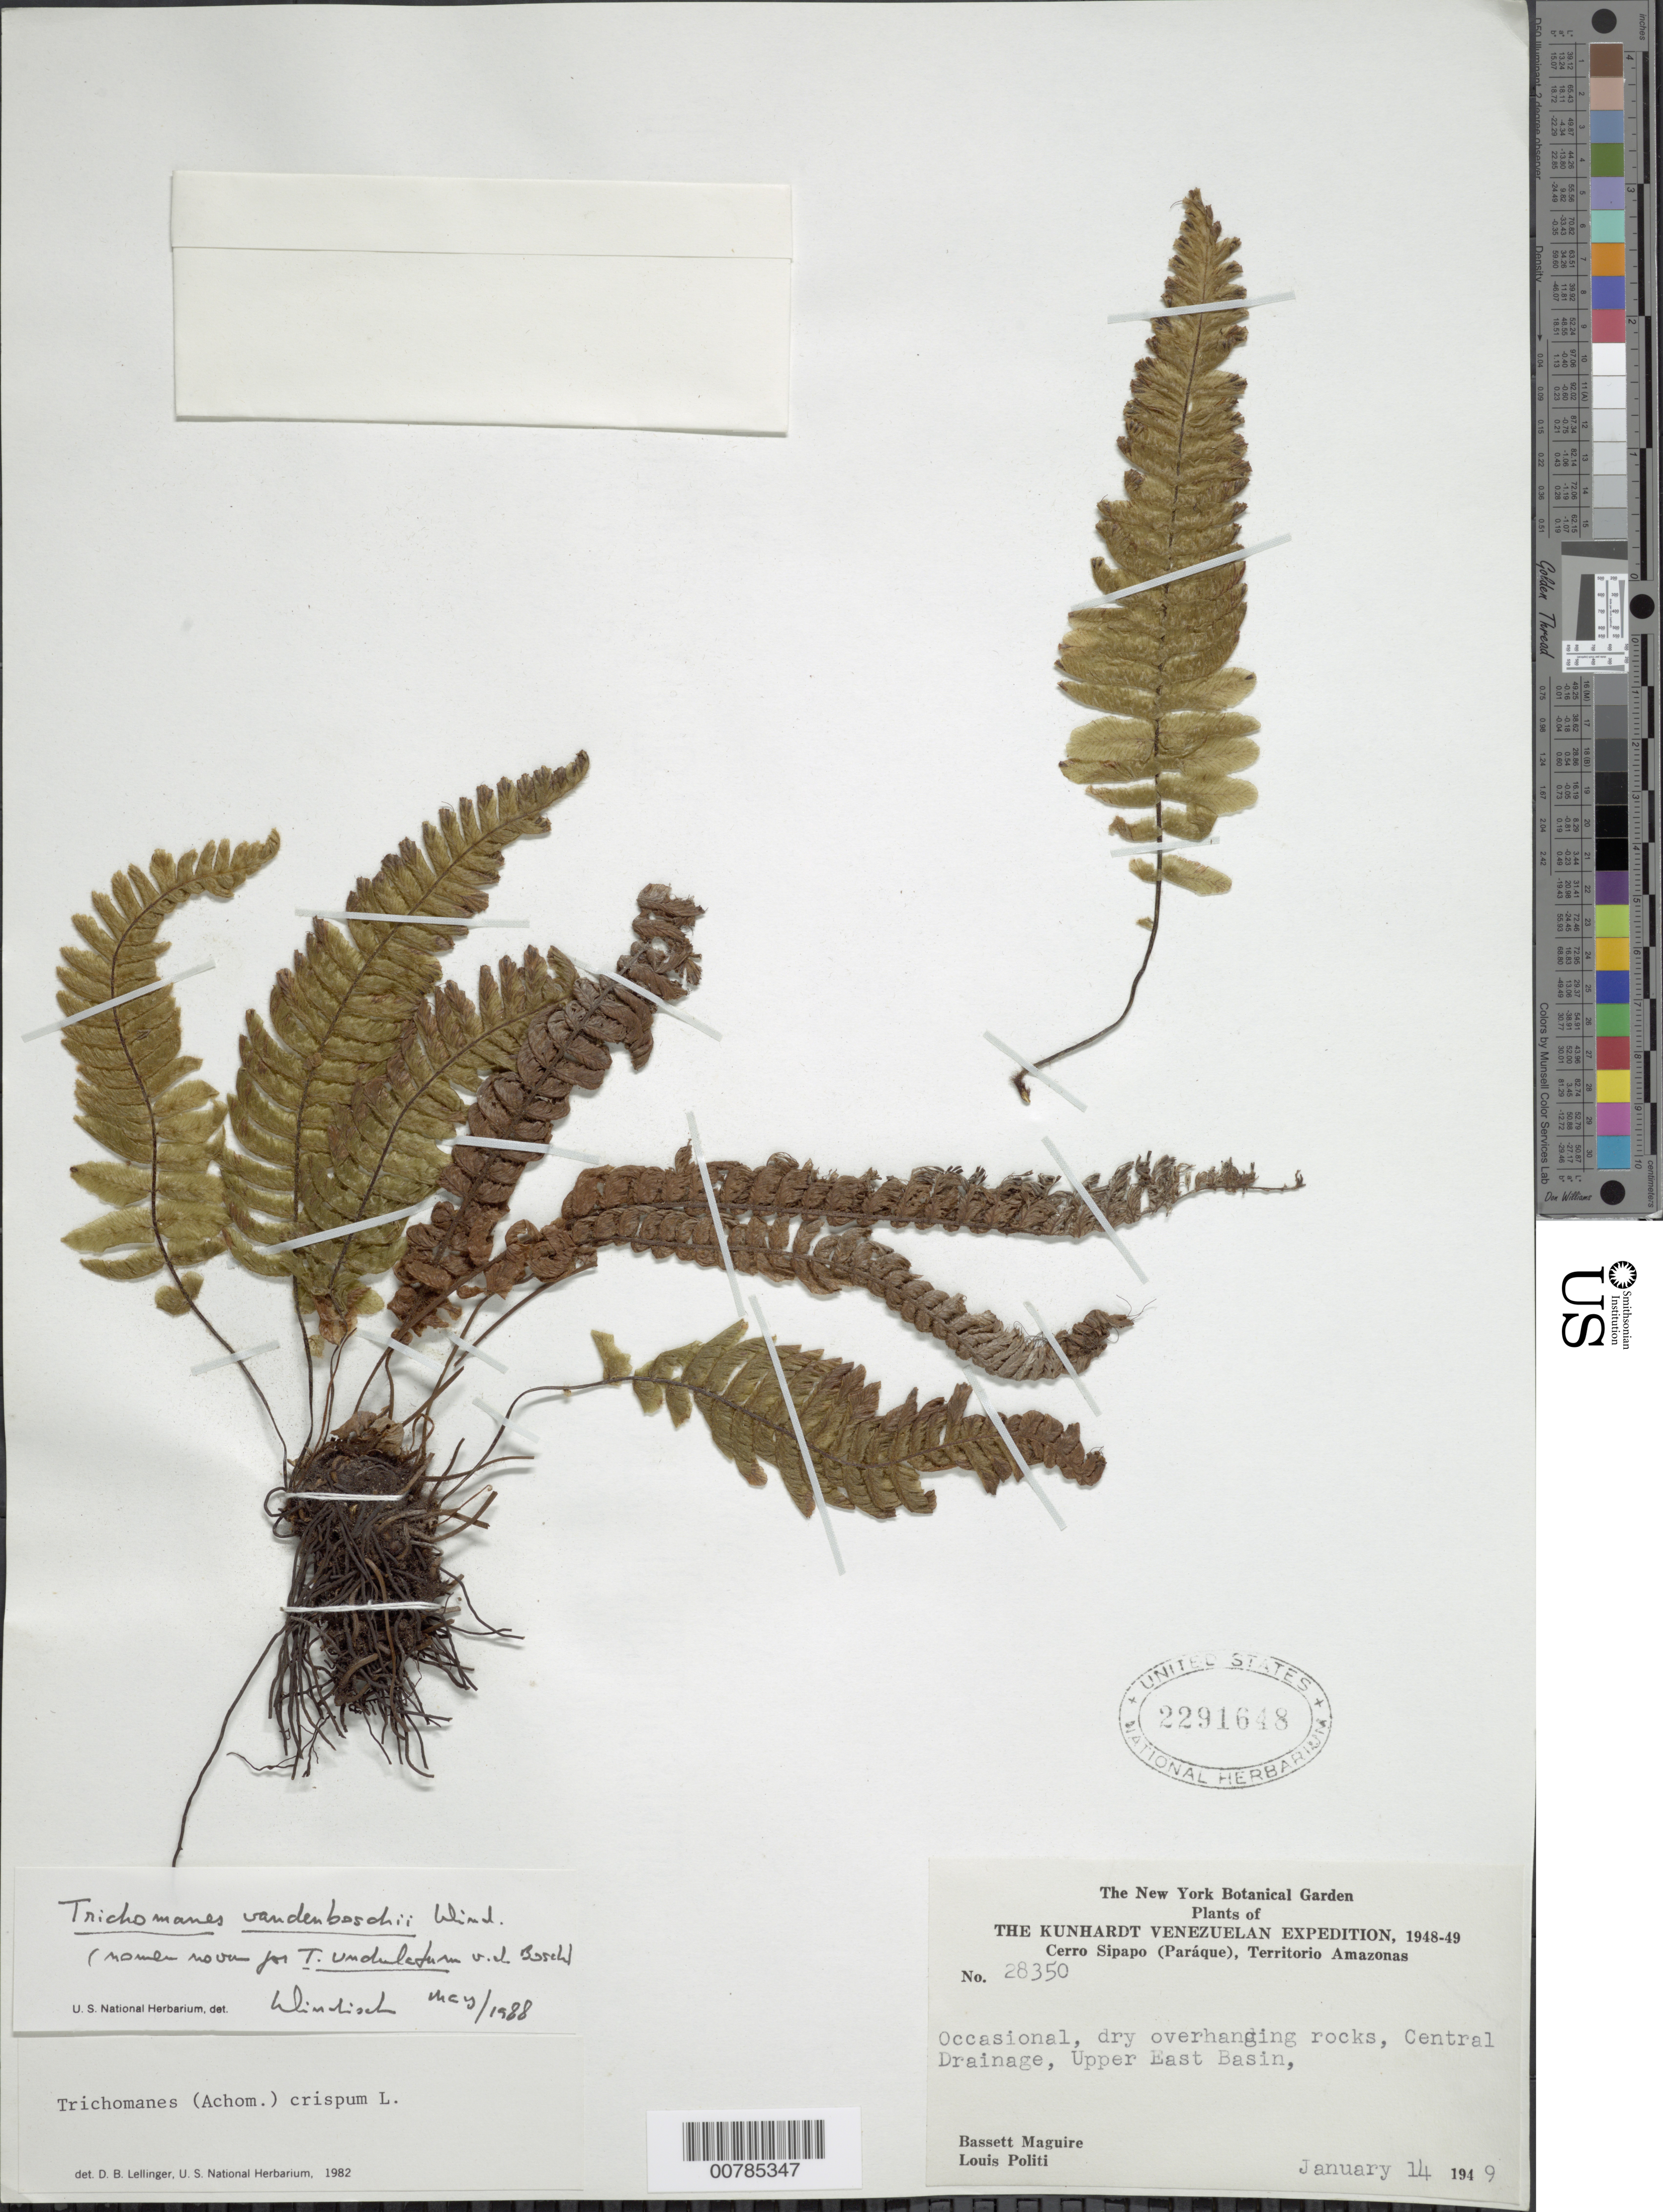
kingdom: Plantae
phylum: Tracheophyta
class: Polypodiopsida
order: Hymenophyllales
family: Hymenophyllaceae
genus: Trichomanes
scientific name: Trichomanes vandenboschii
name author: P.G. Windisch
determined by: Windisch, Paulo Guenter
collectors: B. Maguire & L. Politi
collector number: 28350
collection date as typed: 14-Jan-49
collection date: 1949-01-14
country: Venezuela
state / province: Amazonas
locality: Cerro Sipapo (Paráque), Central Drainage, upper East Basin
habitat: Dry, overhanging rocks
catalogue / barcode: US 2291648